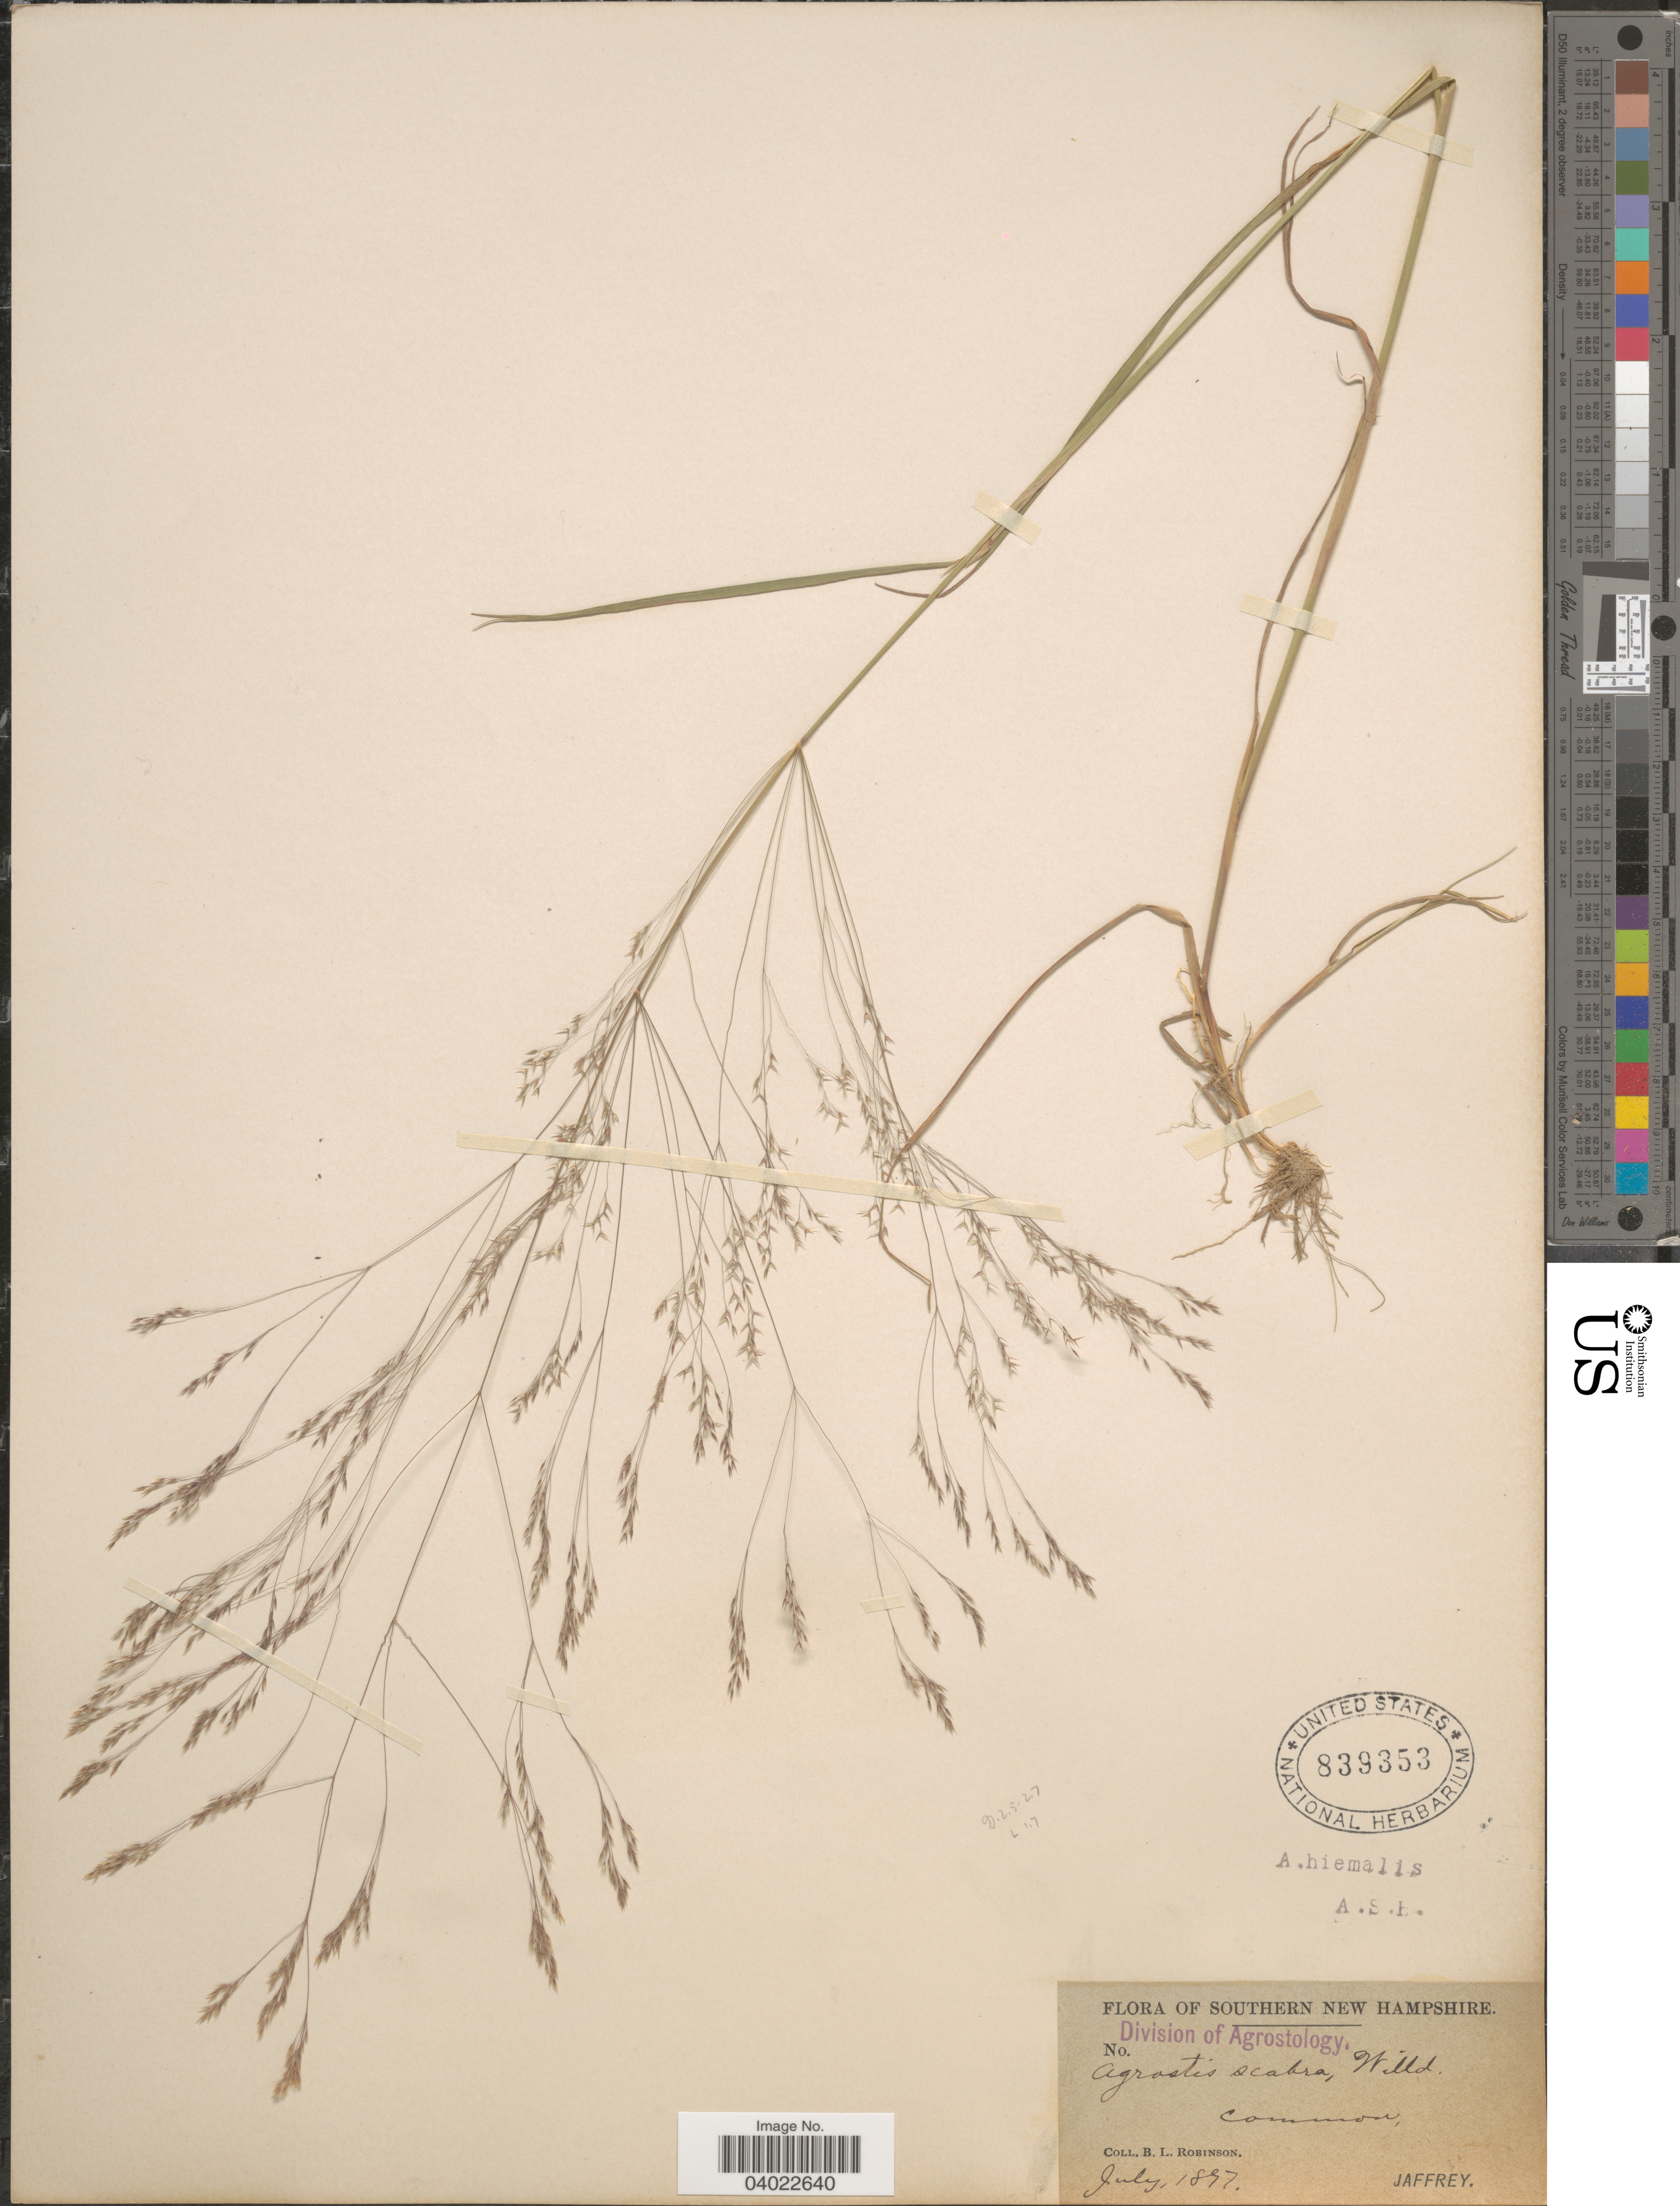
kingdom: Plantae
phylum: Tracheophyta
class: Liliopsida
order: Poales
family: Poaceae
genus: Agrostis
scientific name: Agrostis scabra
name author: Willd.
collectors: B. L. Robinson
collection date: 1897-07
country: United States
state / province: New Hampshire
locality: Southern New Hampshire. Jaffrey.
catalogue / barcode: US 839353